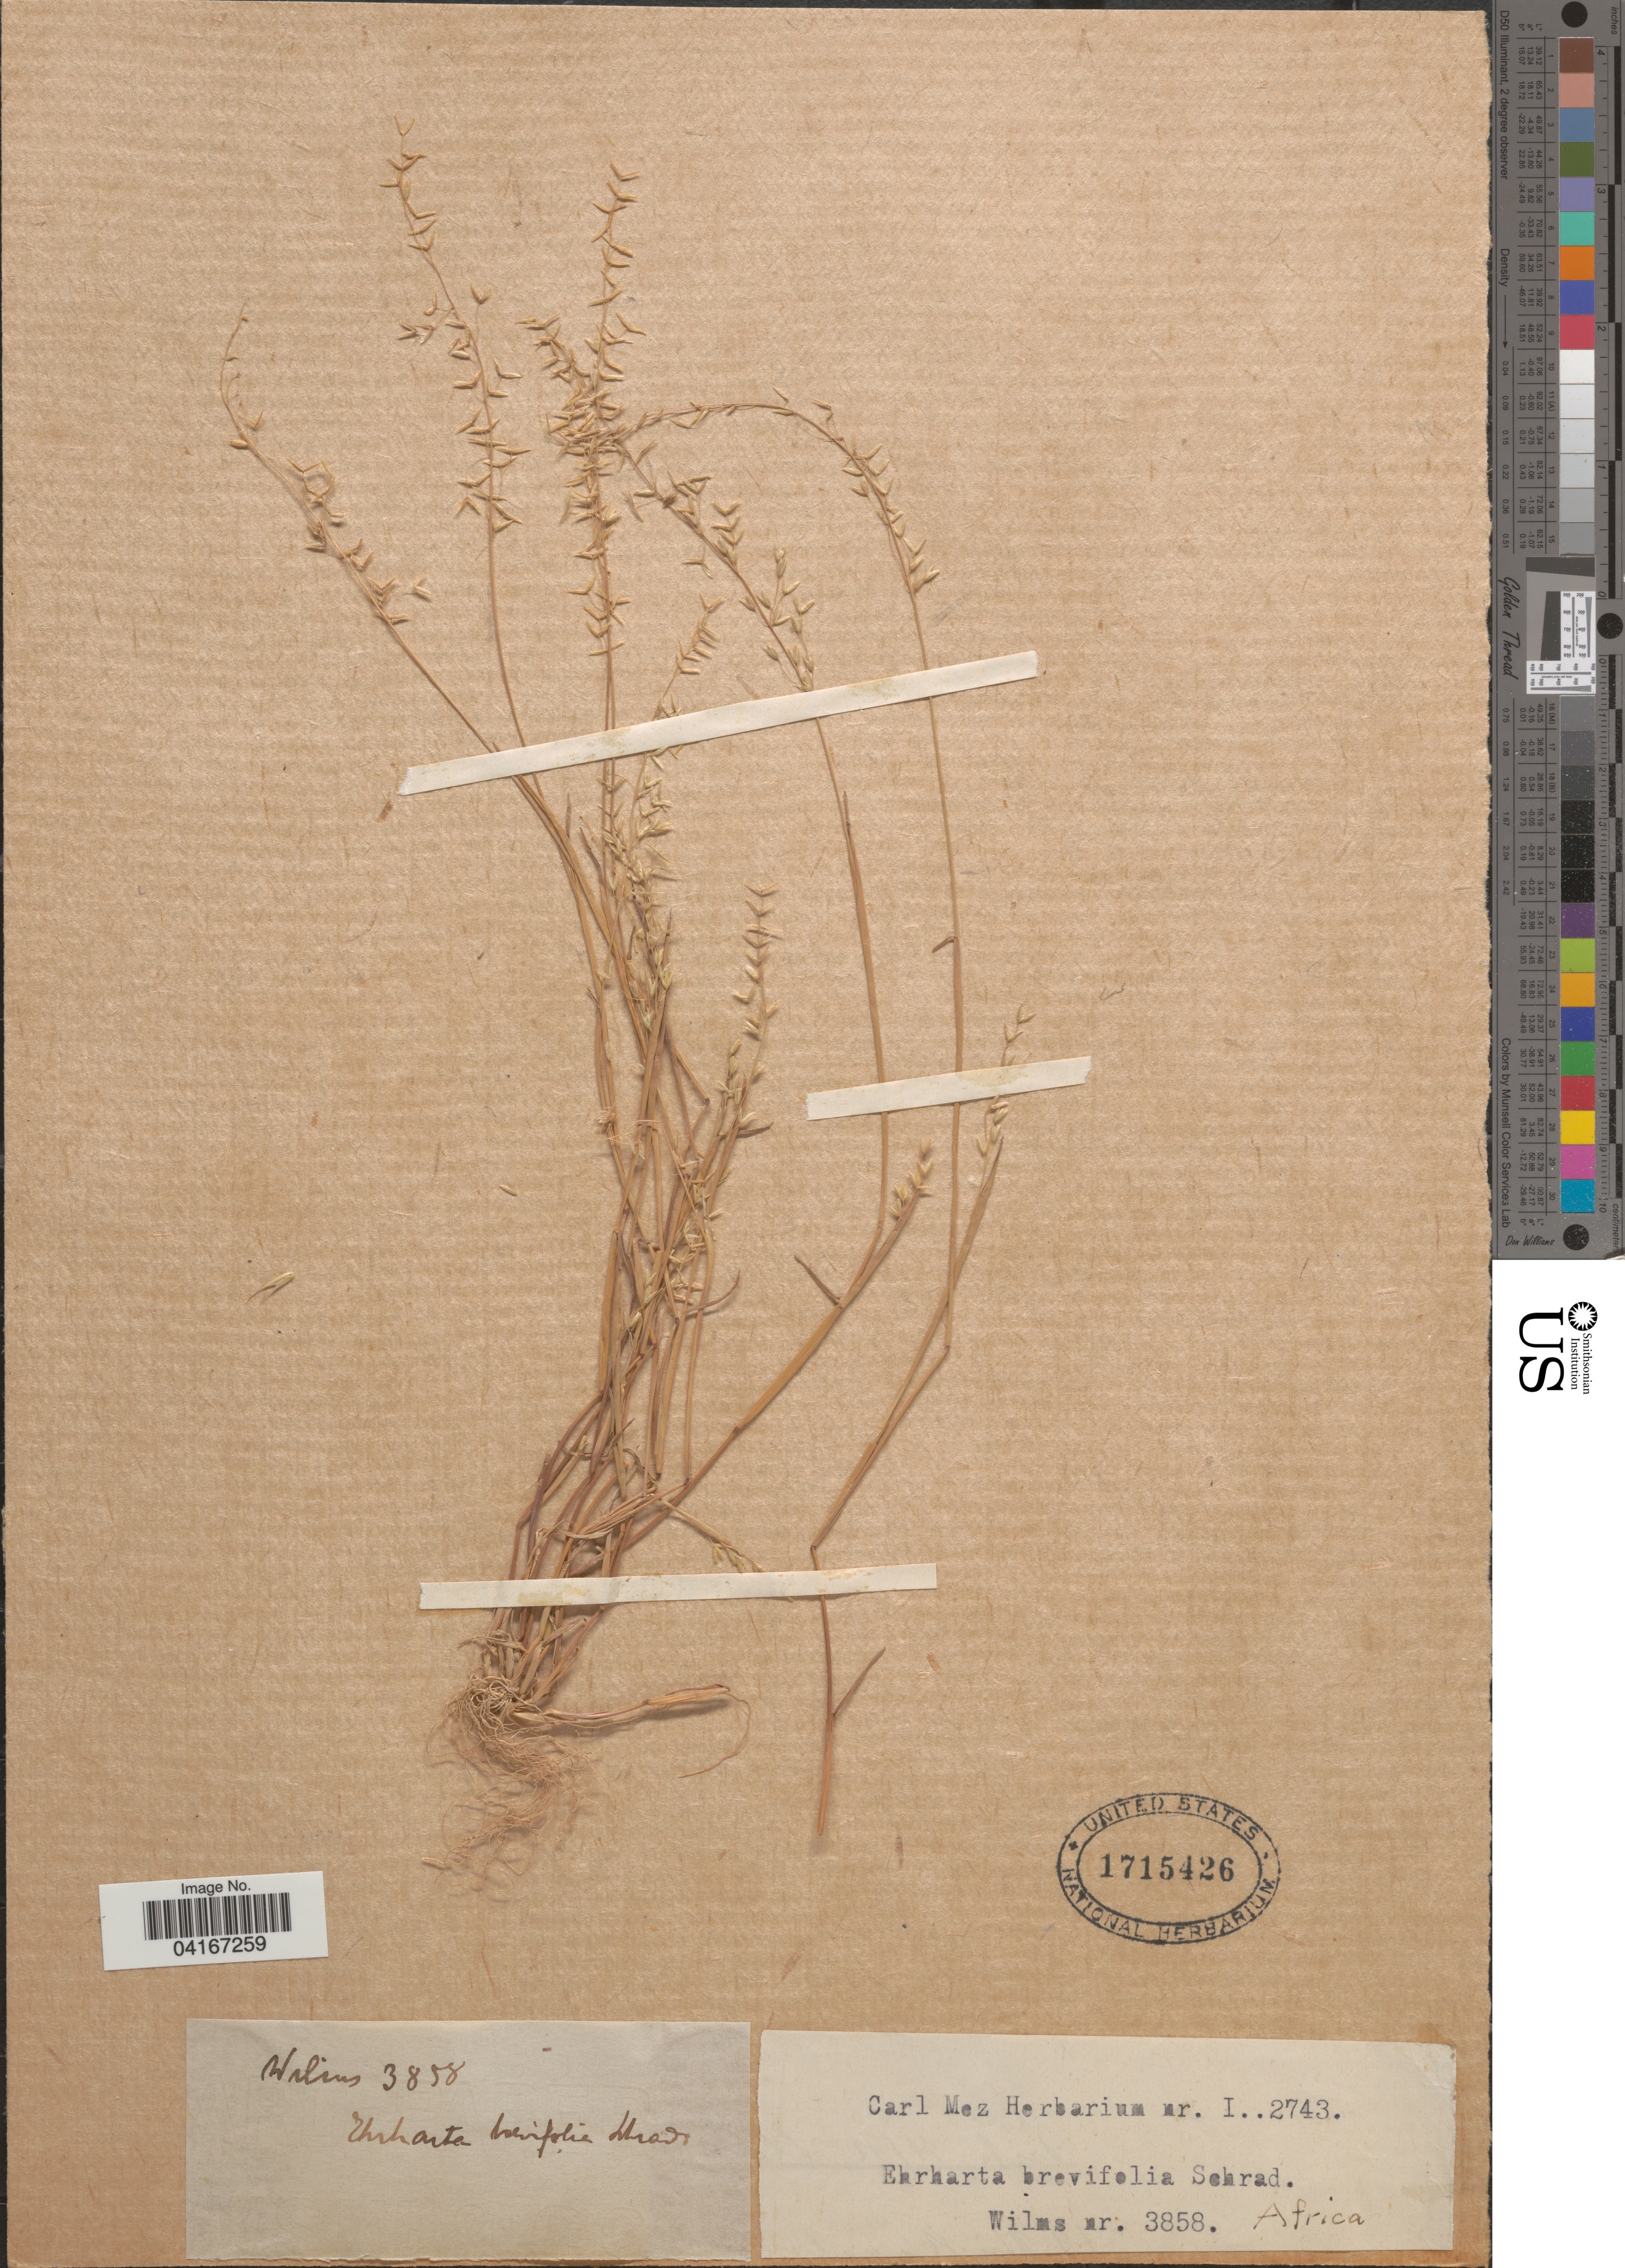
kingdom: Plantae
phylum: Tracheophyta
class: Liliopsida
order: Poales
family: Poaceae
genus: Ehrharta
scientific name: Ehrharta brevifolia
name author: Schrad.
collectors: Wilms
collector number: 3858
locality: Africa.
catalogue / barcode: US 1715426